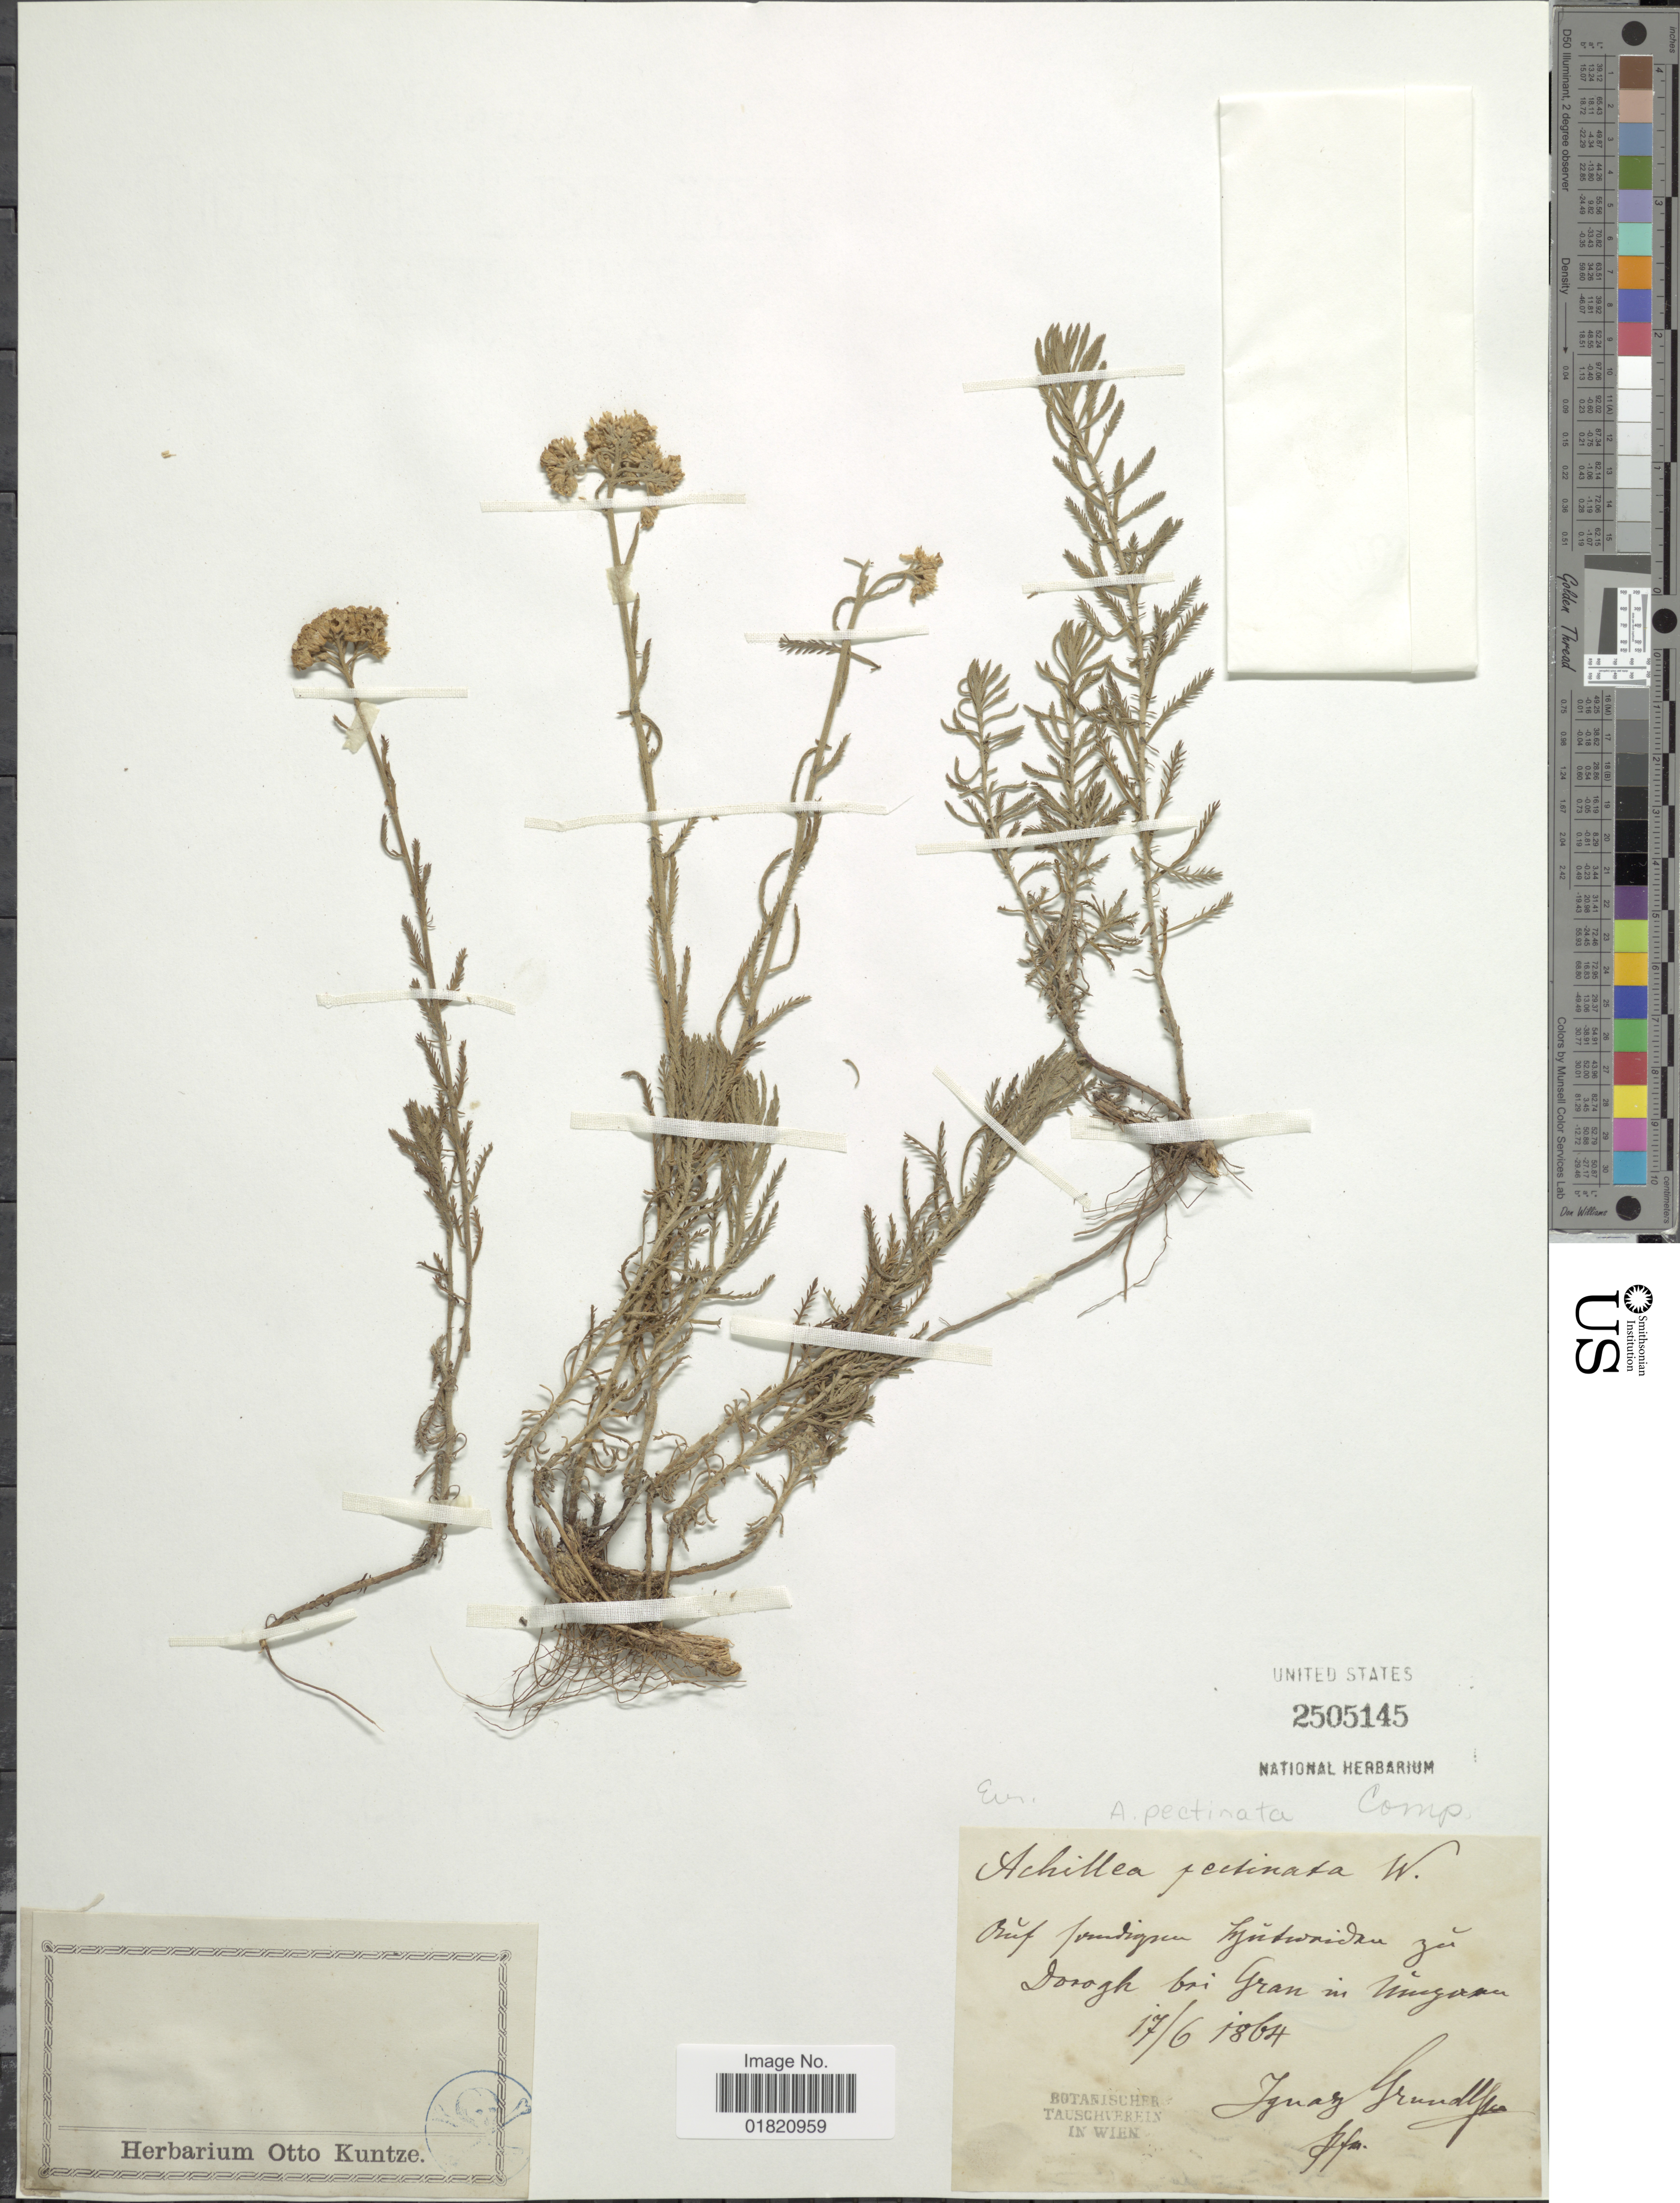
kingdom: Plantae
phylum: Tracheophyta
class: Magnoliopsida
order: Asterales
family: Asteraceae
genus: Achillea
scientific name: Achillea pectinata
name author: Willd.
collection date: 1864-06-17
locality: Auf forndigsen Lyndwrichen zu Dorogh bei Gran ni Migowna [interpreted]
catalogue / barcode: US 2505145